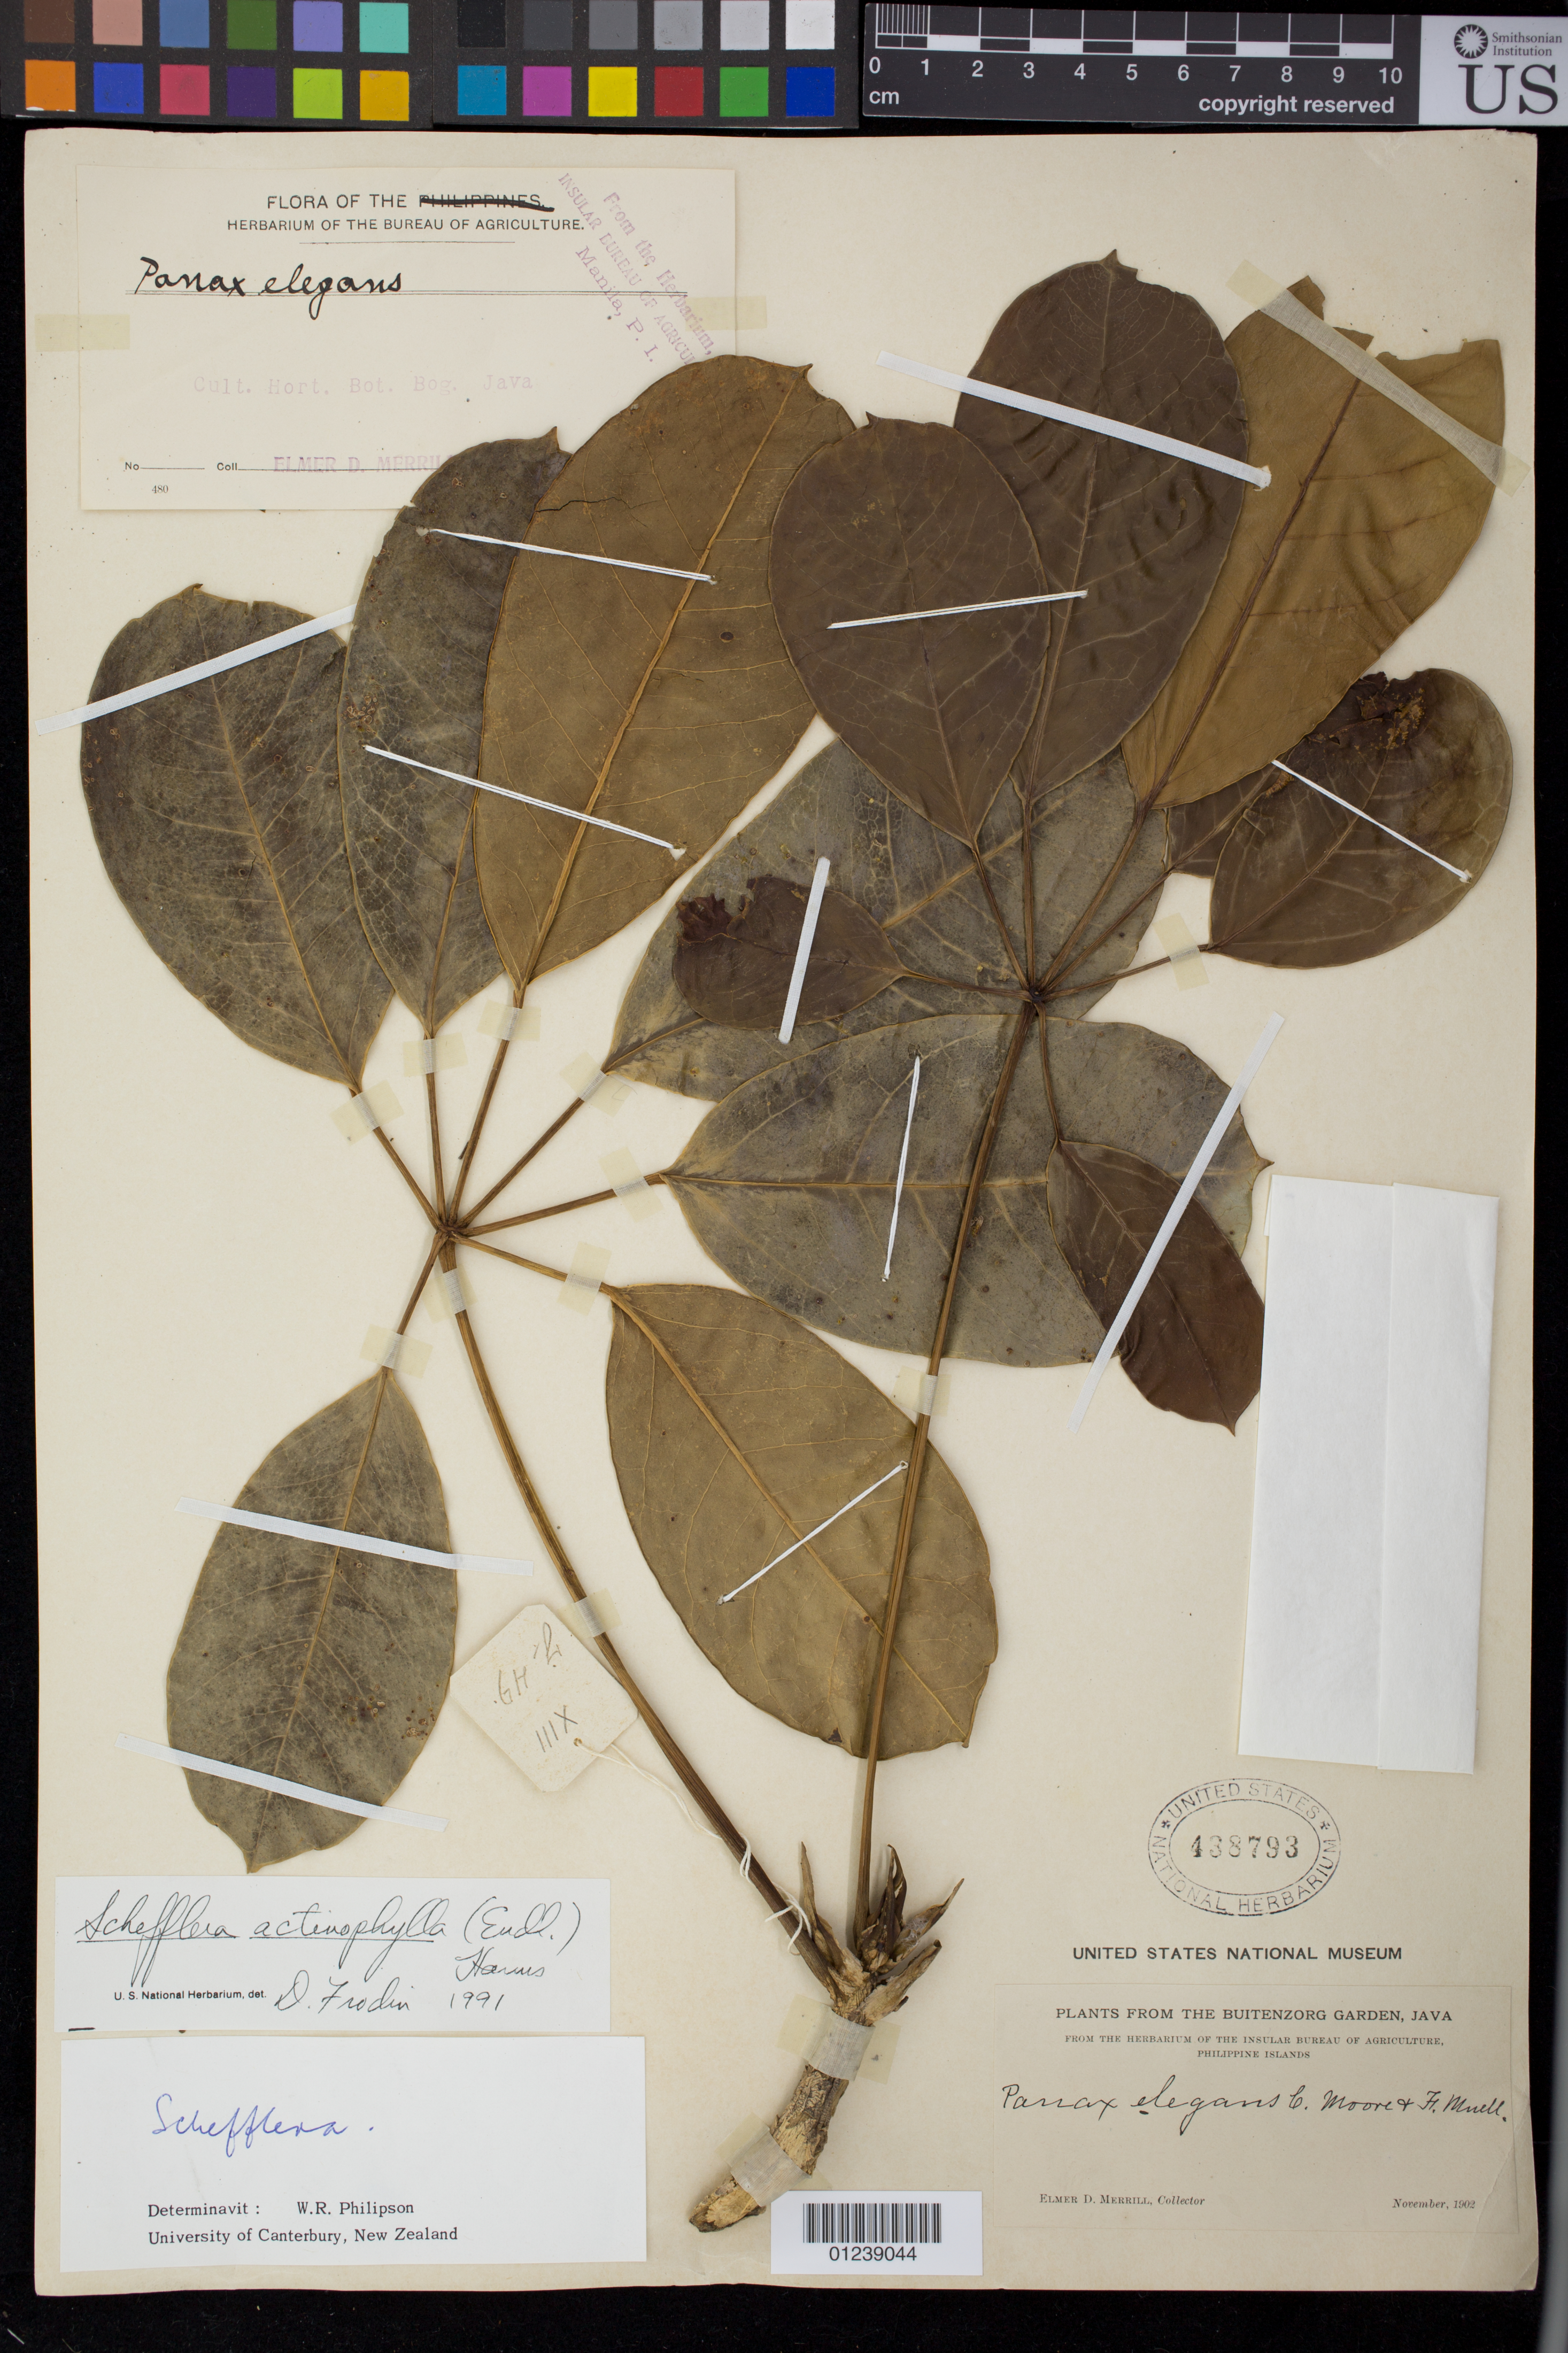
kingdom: Plantae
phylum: Tracheophyta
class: Magnoliopsida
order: Apiales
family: Araliaceae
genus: Heptapleurum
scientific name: Heptapleurum actinophyllum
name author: (Endl.) Lowry & G. M. Plunkett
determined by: Wagner, W. L., (BOT), Smithsonian Institution - National Museum of Natural History (UNITED STATES)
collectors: E. D. Merrill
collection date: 1902-11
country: Indonesia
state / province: Java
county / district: Jawa Barat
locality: Buitenzorg Garden, Java.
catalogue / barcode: US 438793